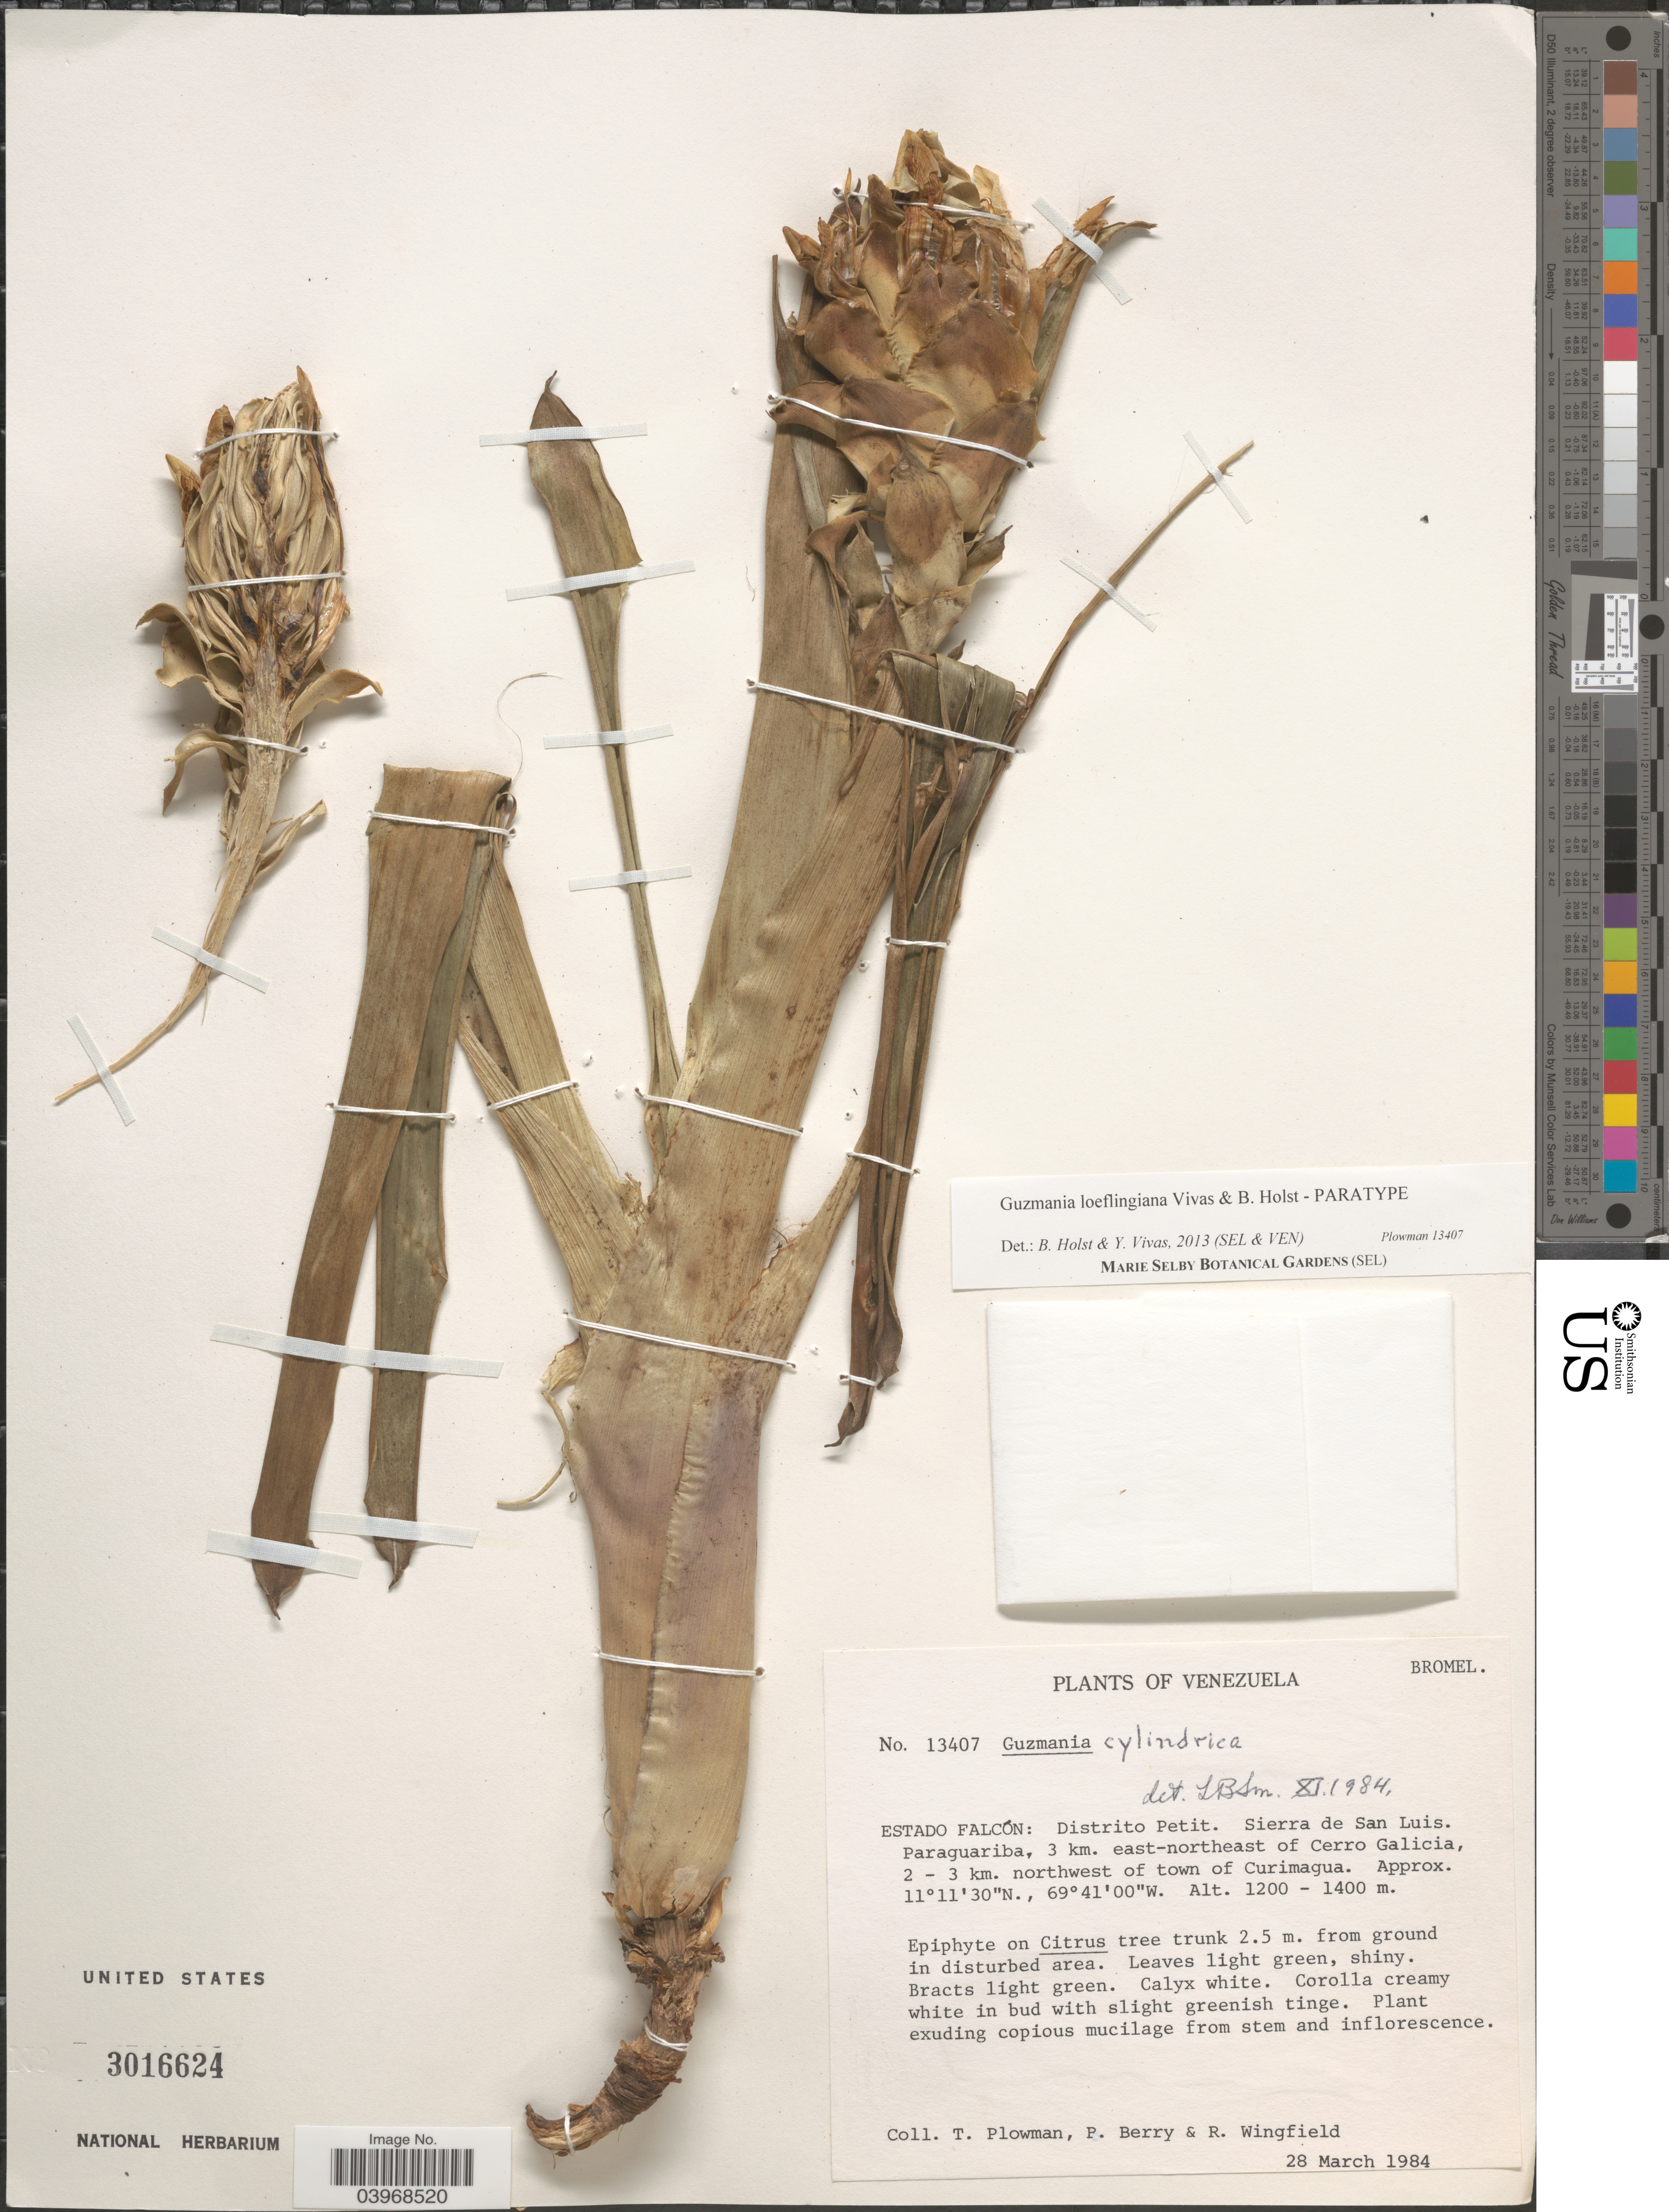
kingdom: Plantae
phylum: Tracheophyta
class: Liliopsida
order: Poales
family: Bromeliaceae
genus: Guzmania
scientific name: Guzmania loeflingiana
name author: Vivas & B. Holst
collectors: T. Plowman, P. Berry & R. Wingfield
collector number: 13407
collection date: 1984-03-28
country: Venezuela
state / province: Falcon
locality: Distrito Petit. Sierra de San Luis. Paraguariba, 3 km. east-northeast of Cerro Galicia, 2 - 3 km. northwest of town of Curimagua.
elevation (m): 1200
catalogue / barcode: US 3016624